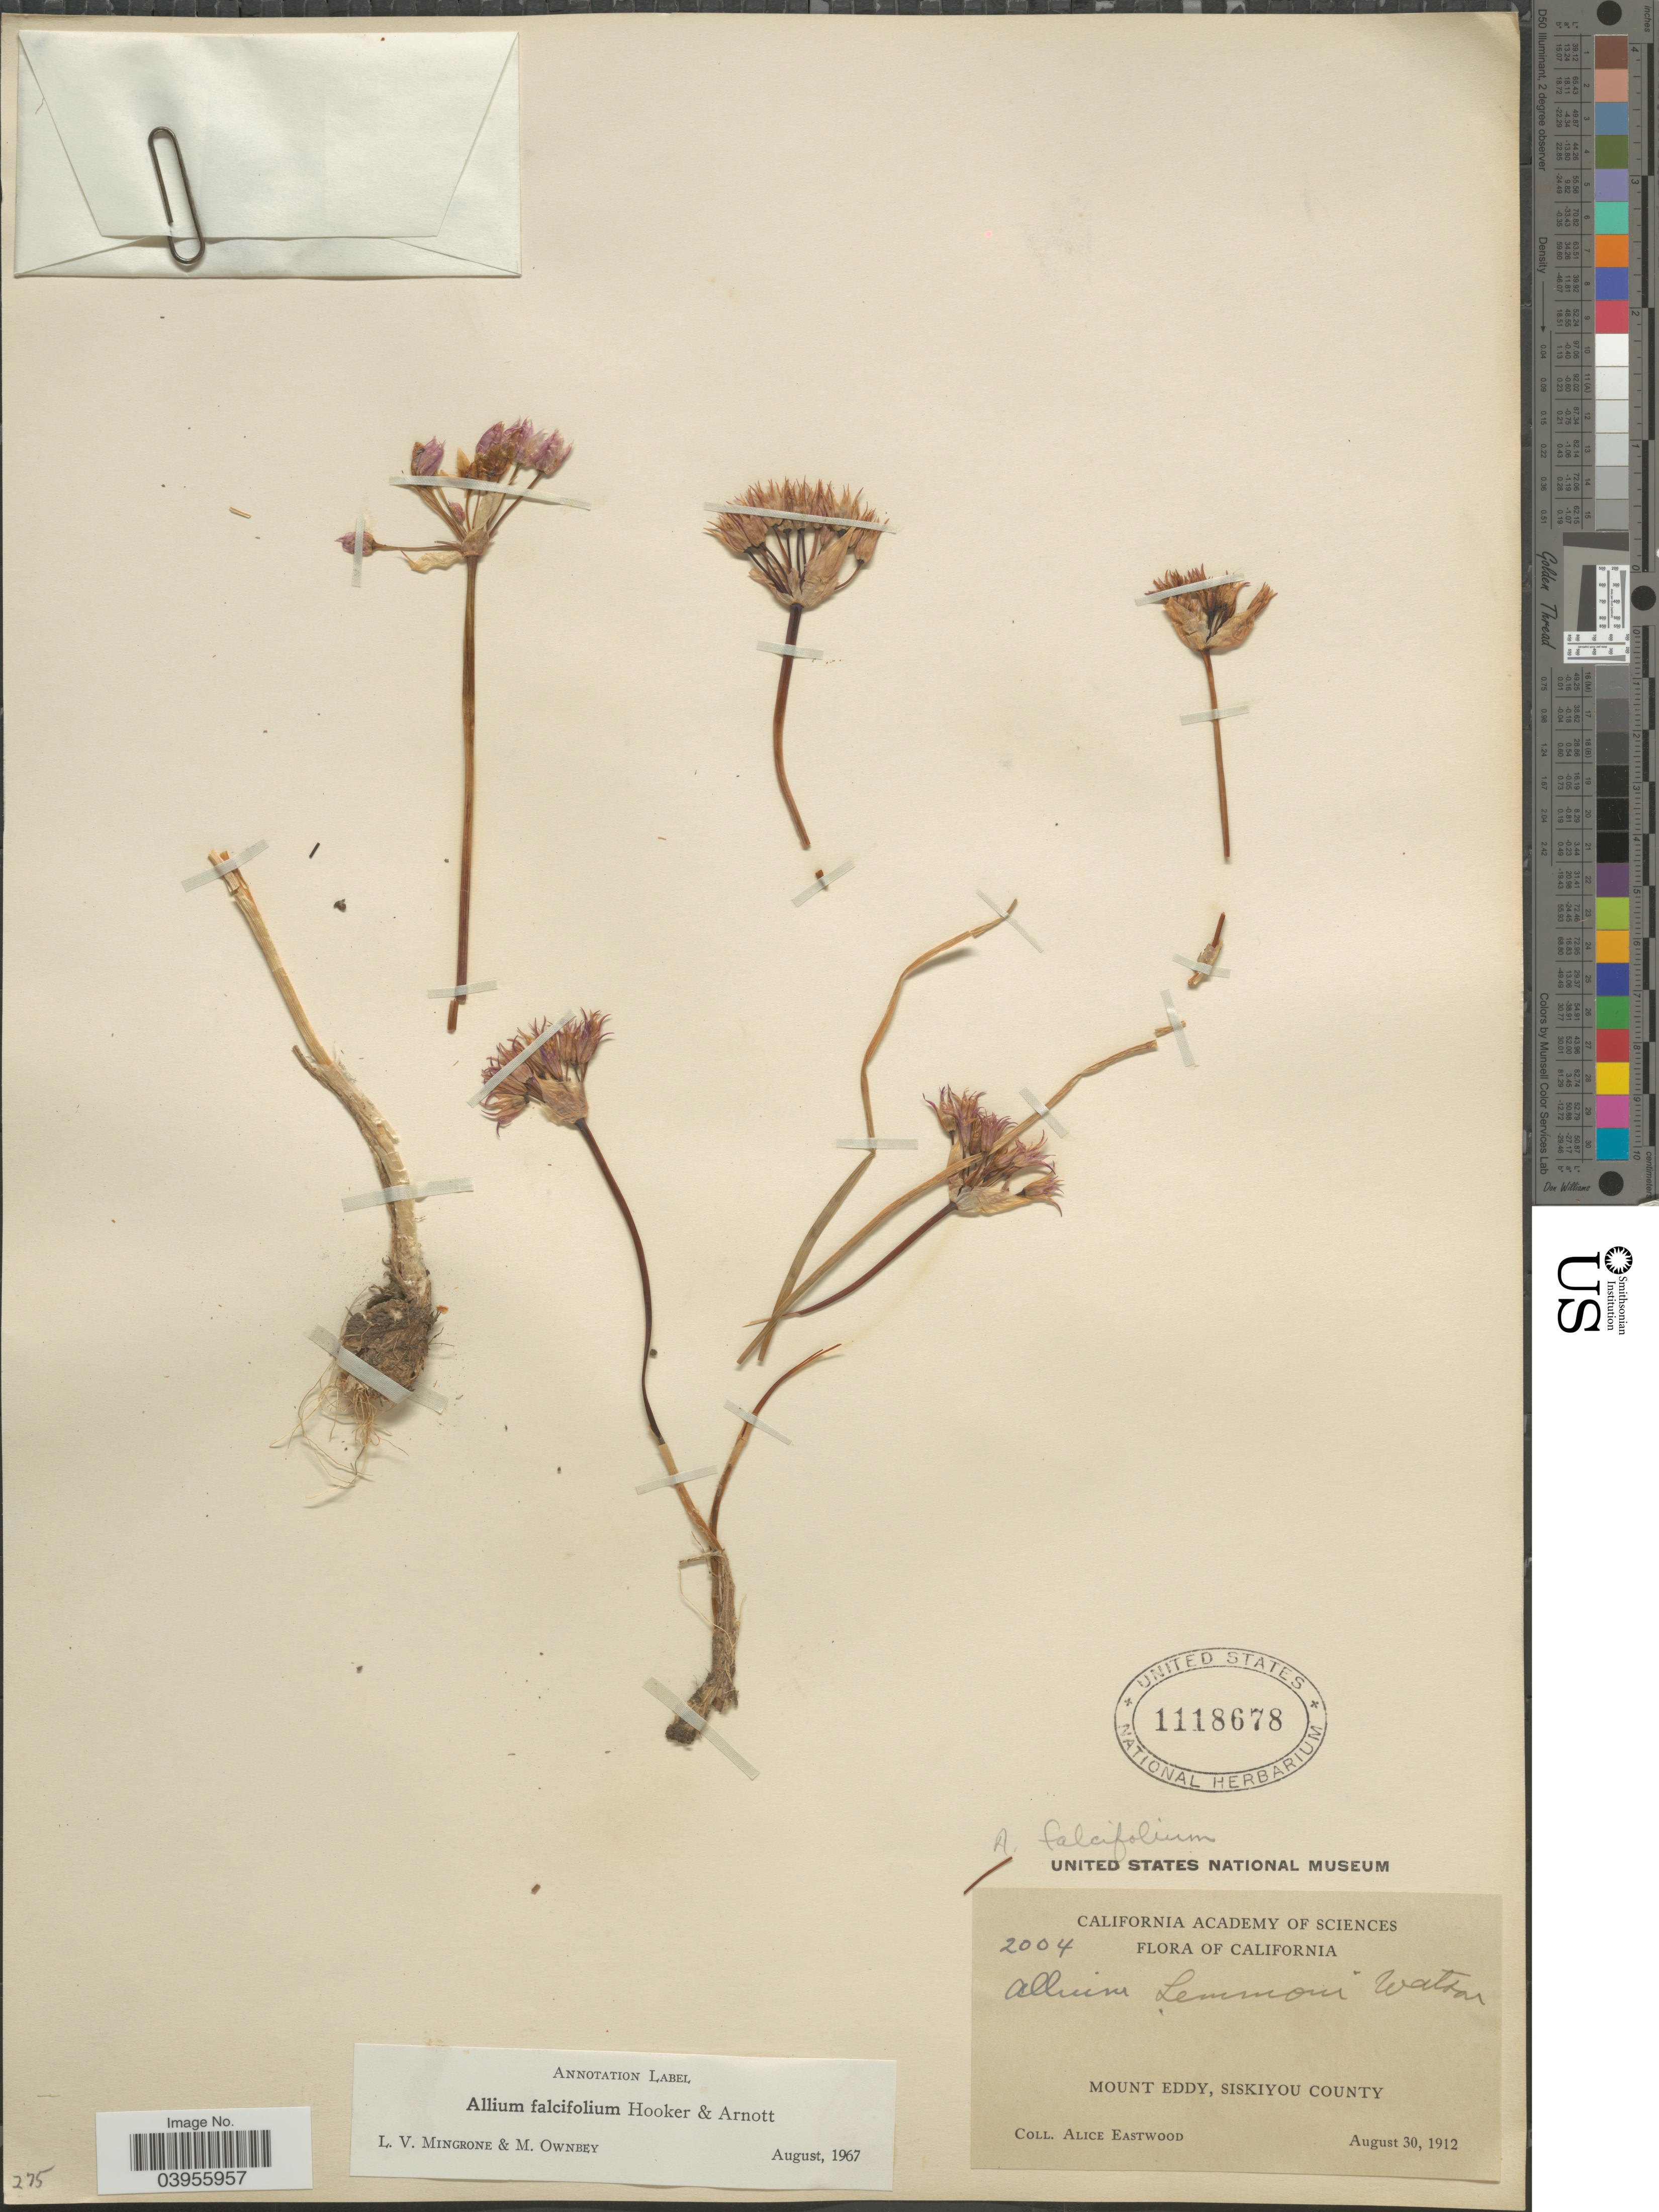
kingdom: Plantae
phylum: Tracheophyta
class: Liliopsida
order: Asparagales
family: Amaryllidaceae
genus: Allium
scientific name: Allium falcifolium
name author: Hook. & Arn.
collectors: A. Eastwood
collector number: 2004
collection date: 1912-08-30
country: United States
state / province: California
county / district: Siskiyou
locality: Mount Eddy, Siskiyou County.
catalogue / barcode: US 1118678